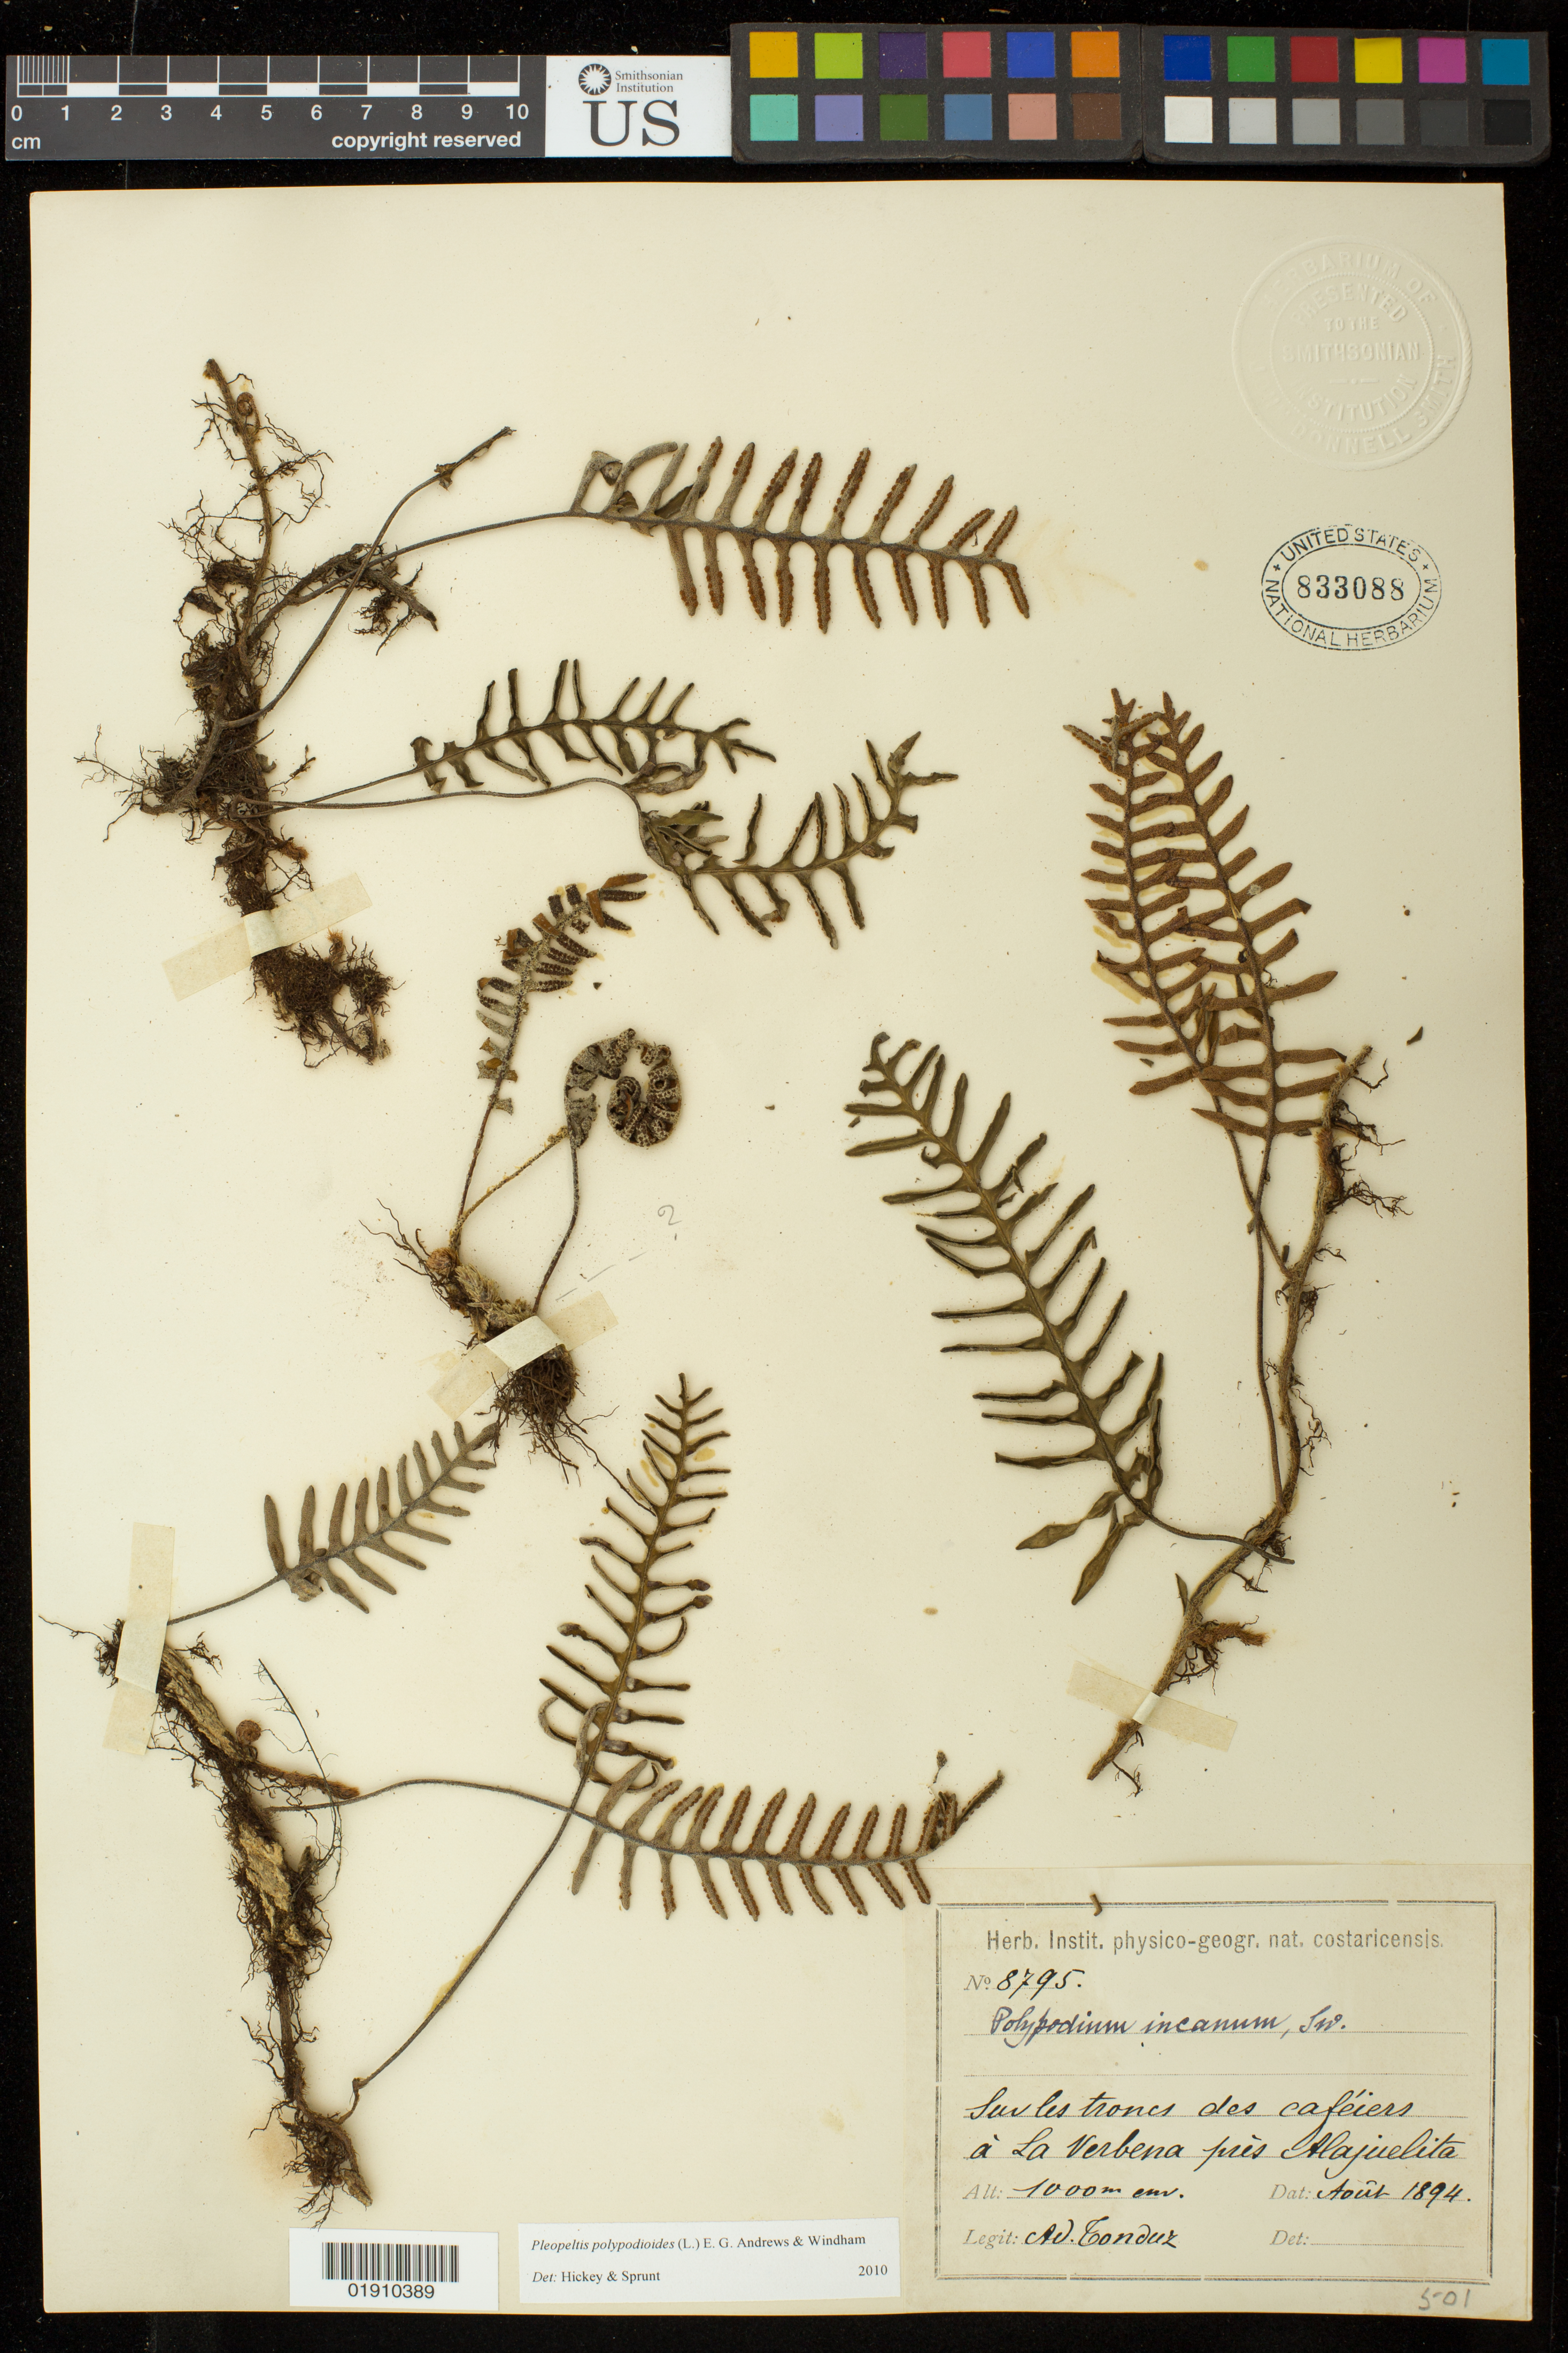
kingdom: Plantae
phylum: Tracheophyta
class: Polypodiopsida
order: Polypodiales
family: Polypodiaceae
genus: Pleopeltis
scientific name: Pleopeltis polypodioides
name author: (L.) E.G. Andrews & Windham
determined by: Hickey, R. J.; Sprunt, S. V.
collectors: A. Conduz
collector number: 8795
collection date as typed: Aout 1894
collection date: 1894-08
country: Costa Rica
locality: Sav les troncs des cafeiers a La Verbena pres Aljieulita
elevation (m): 1000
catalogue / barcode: US 833088